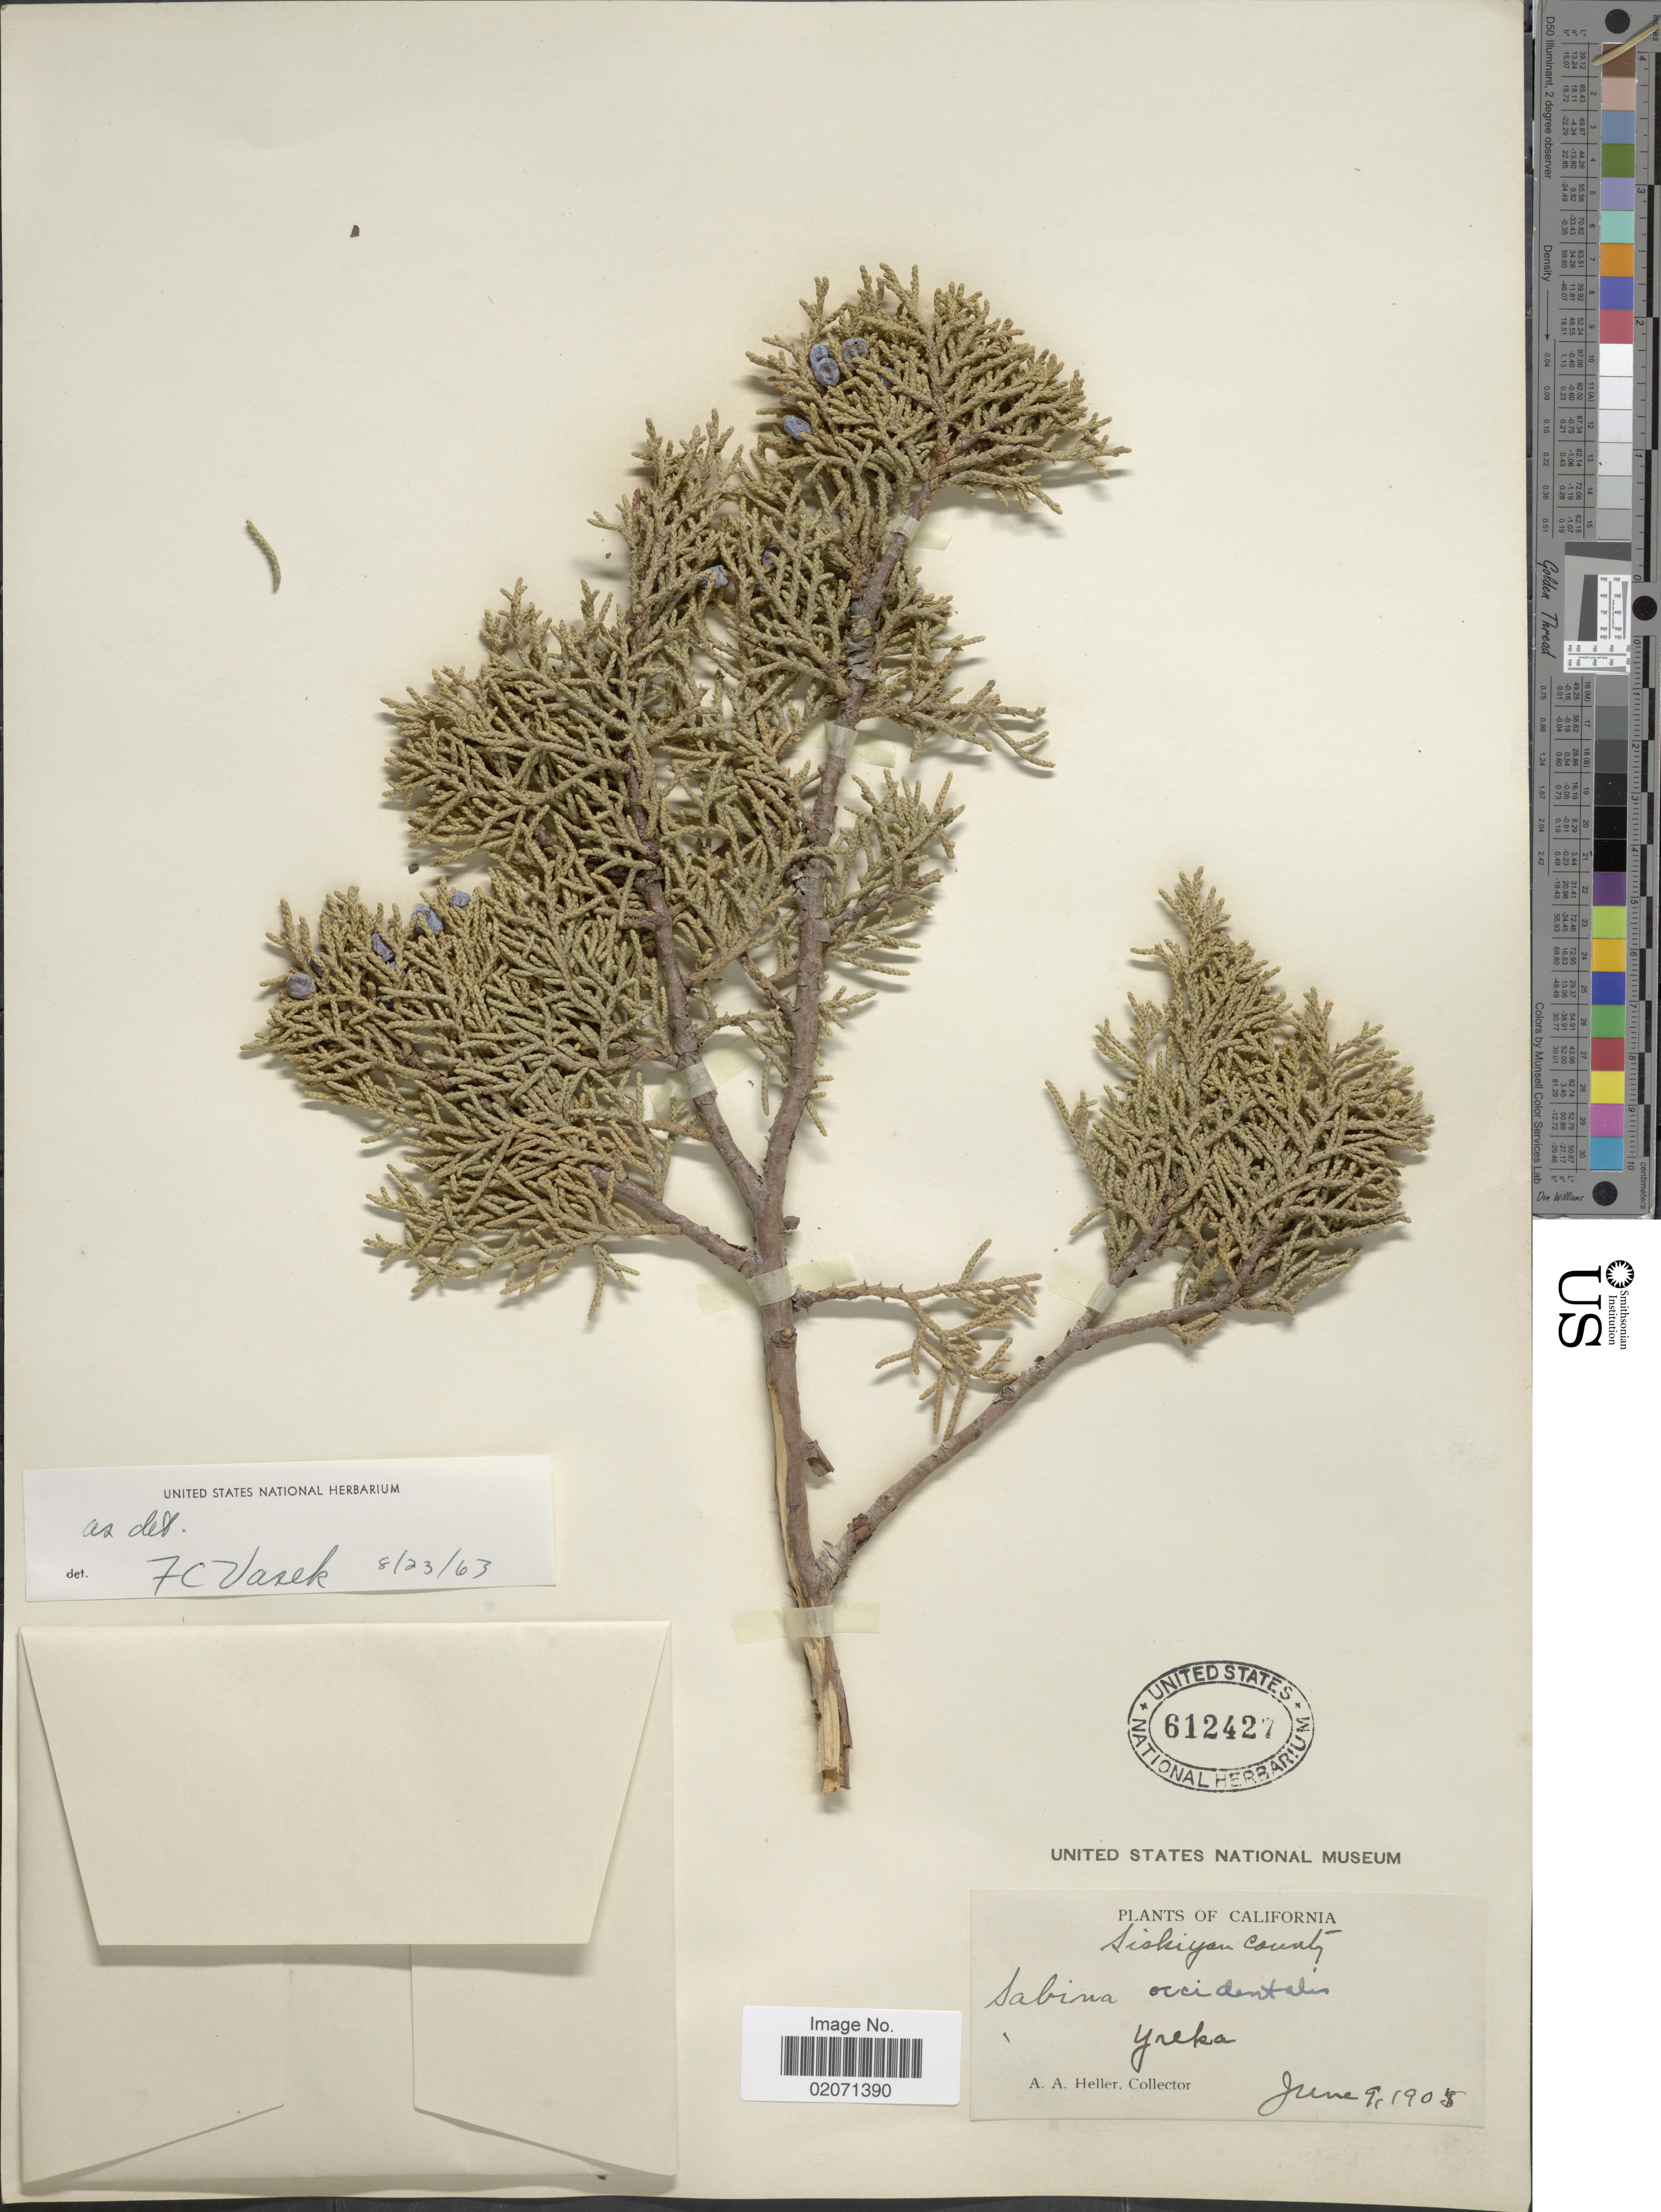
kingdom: Plantae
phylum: Tracheophyta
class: Pinopsida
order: Pinales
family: Cupressaceae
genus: Juniperus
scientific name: Juniperus occidentalis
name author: Hook.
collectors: A. A. Heller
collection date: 1905-06-09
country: United States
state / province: California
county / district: Siskiyou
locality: Siskiyou County. Yreka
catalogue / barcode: US 612427